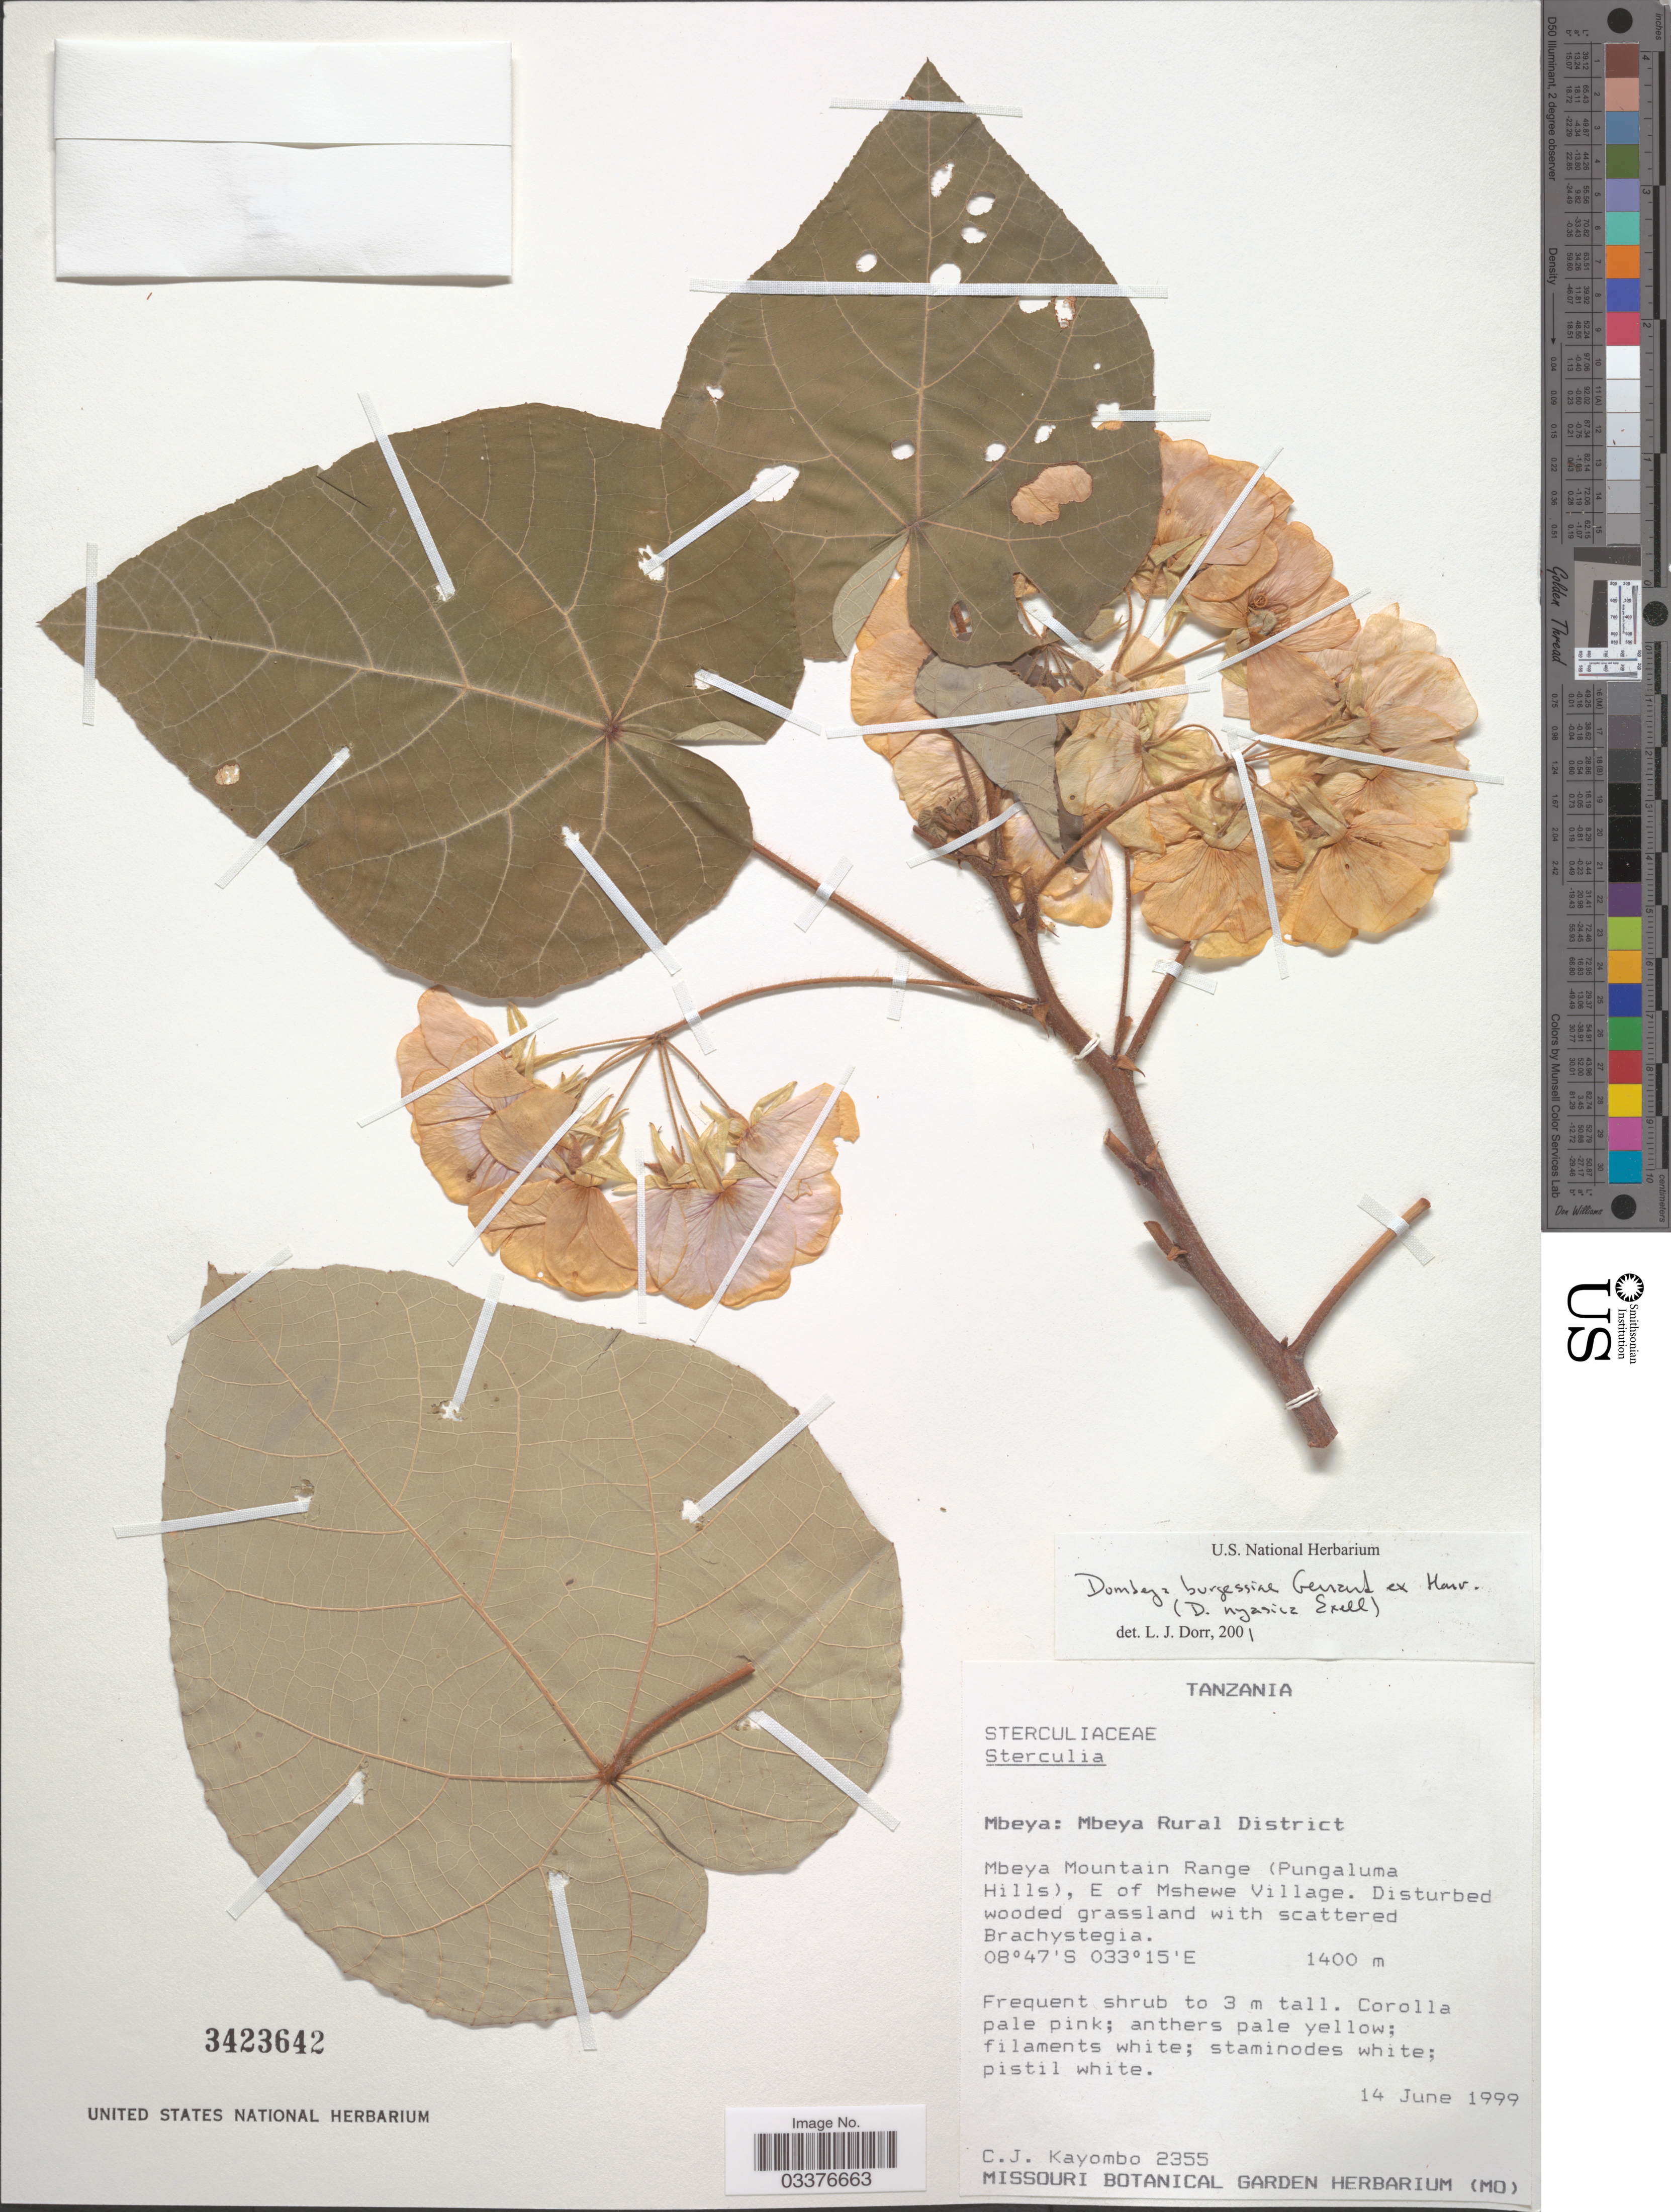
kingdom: Plantae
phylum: Tracheophyta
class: Magnoliopsida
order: Malvales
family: Malvaceae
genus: Dombeya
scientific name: Dombeya burgessiae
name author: Gerrard ex Harv.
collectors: C. Kayombo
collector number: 2355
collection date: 1999-06-14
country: Tanzania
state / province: Mbeya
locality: Mbeya Rural District. Mbeya Mountain Range (Pungaluma Hills), E of Mshewe Village.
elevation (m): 1400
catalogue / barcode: US 3423642